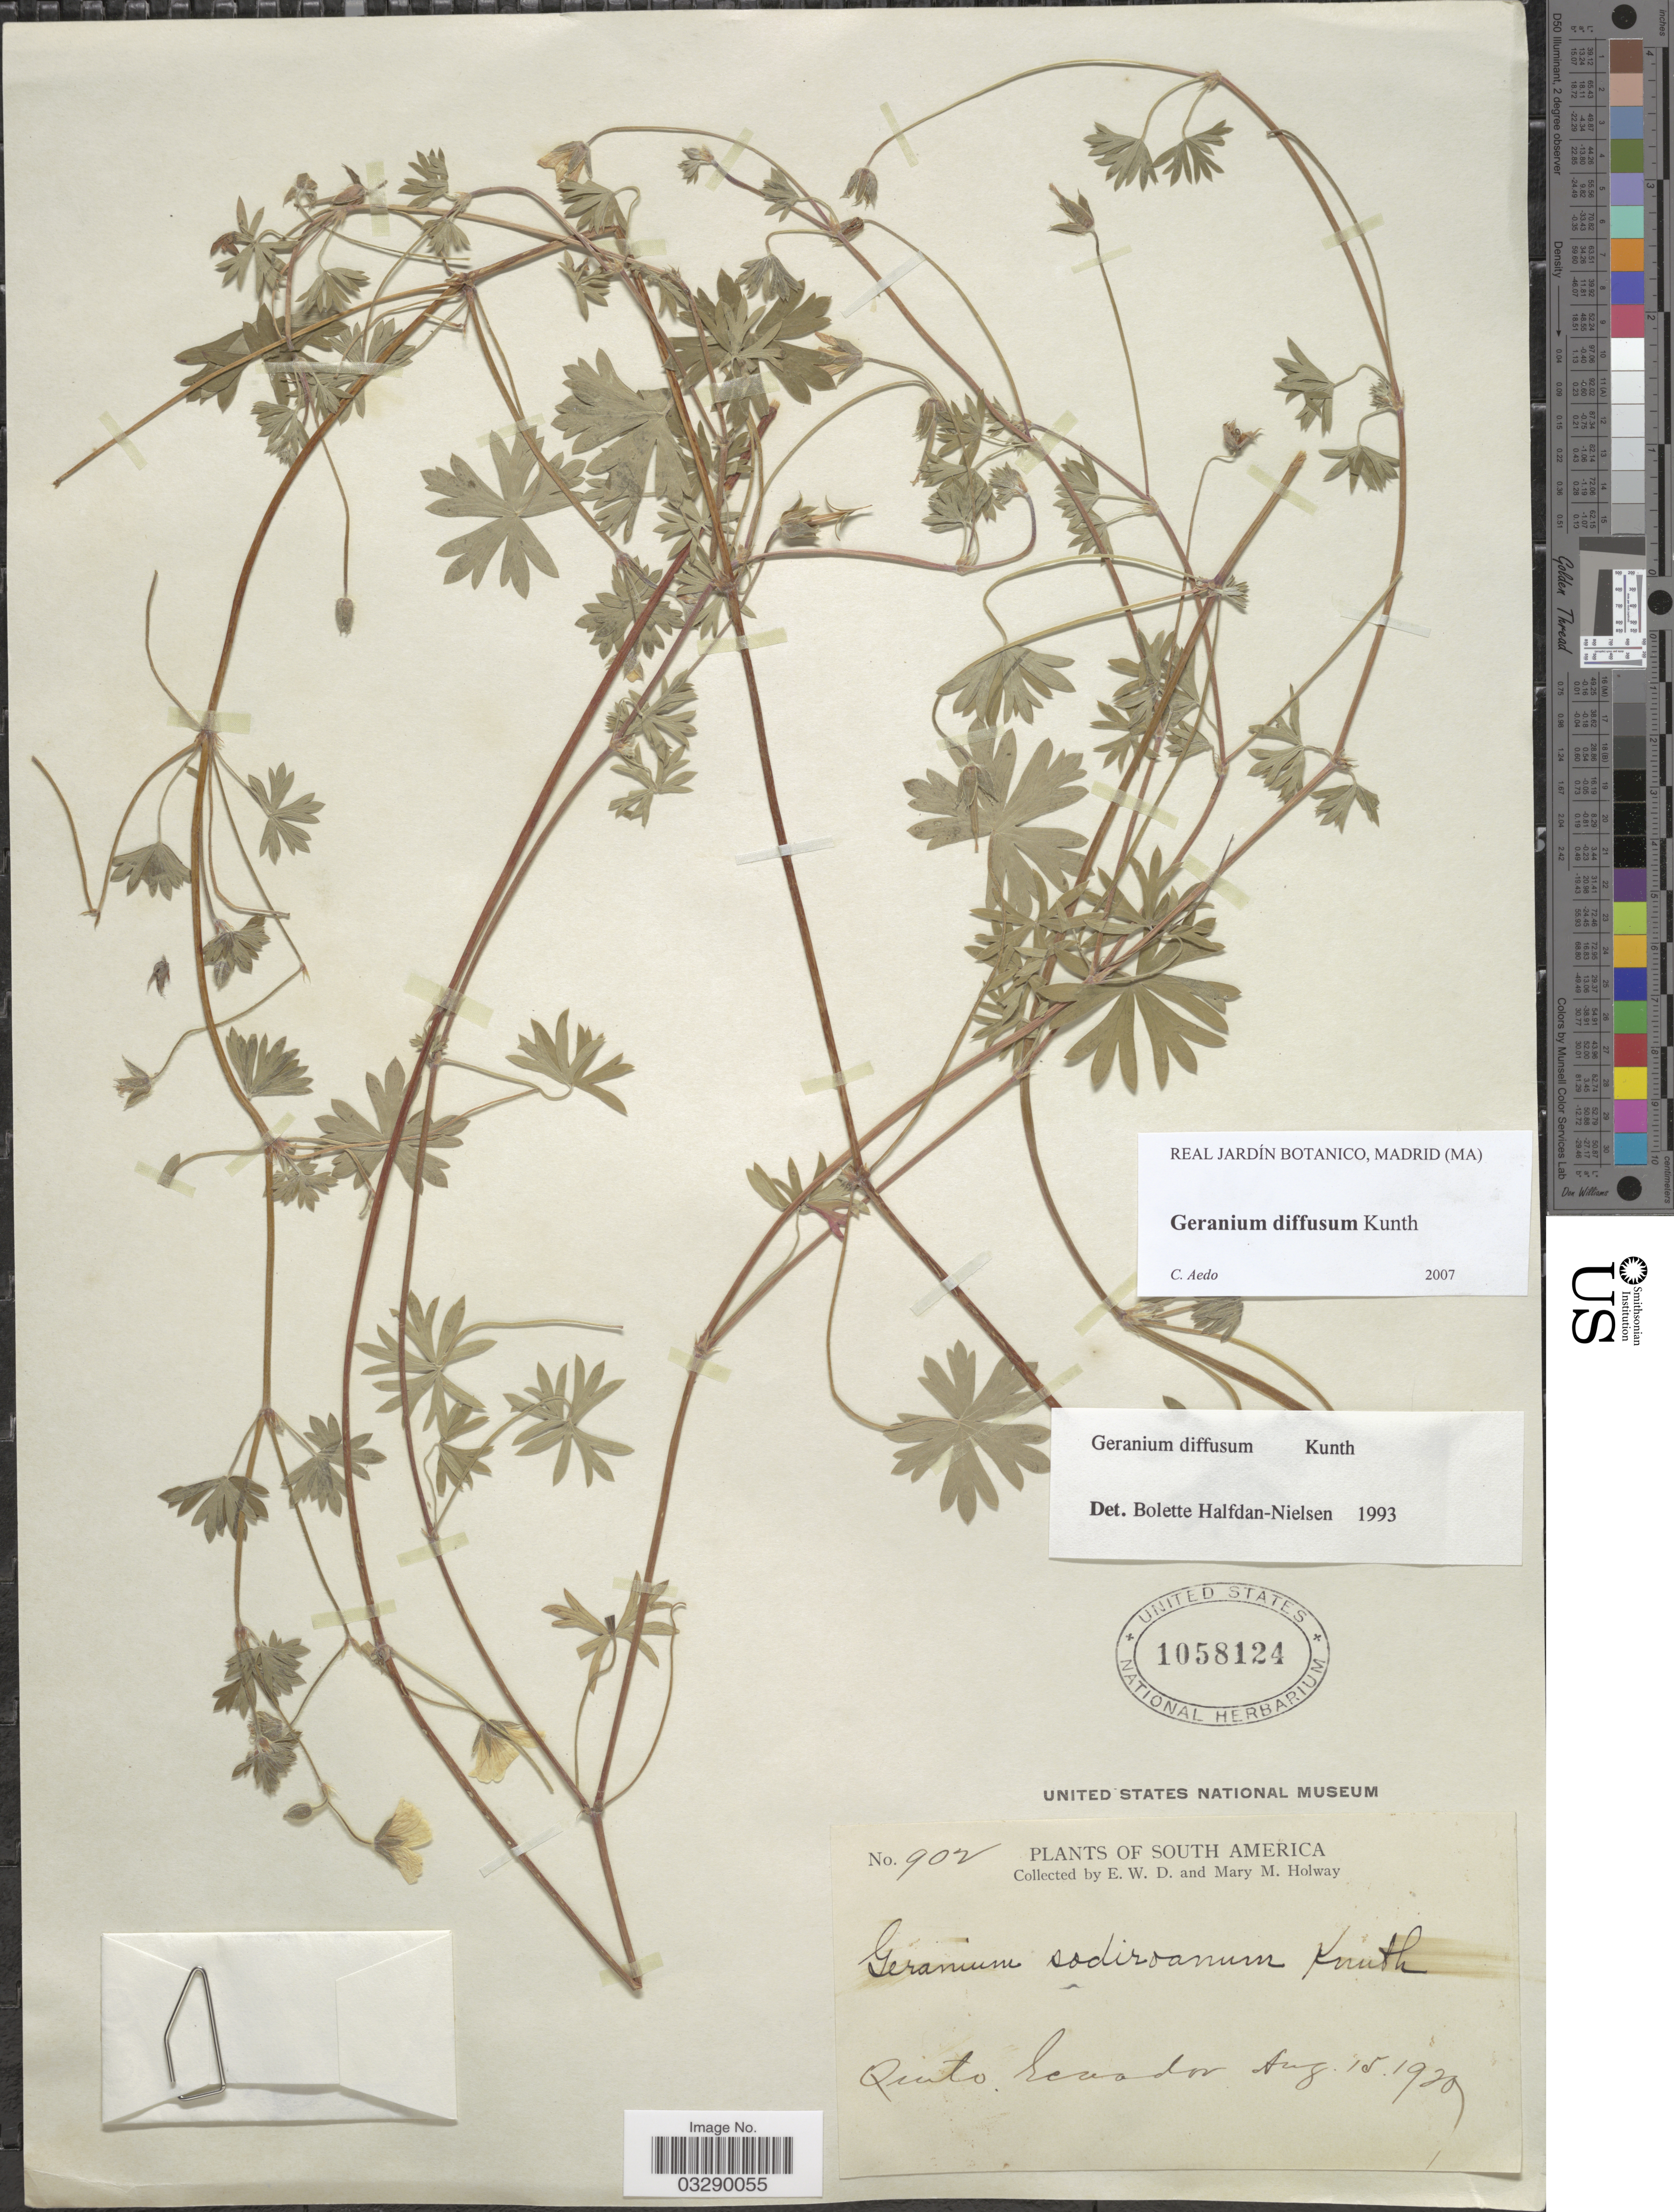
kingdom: Plantae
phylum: Tracheophyta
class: Magnoliopsida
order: Geraniales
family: Geraniaceae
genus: Geranium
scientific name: Geranium diffusum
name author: Kunth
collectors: E. W. D. Holway & M. M. Holway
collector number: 902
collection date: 1920-08-15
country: Ecuador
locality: Quito.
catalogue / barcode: US 1058124